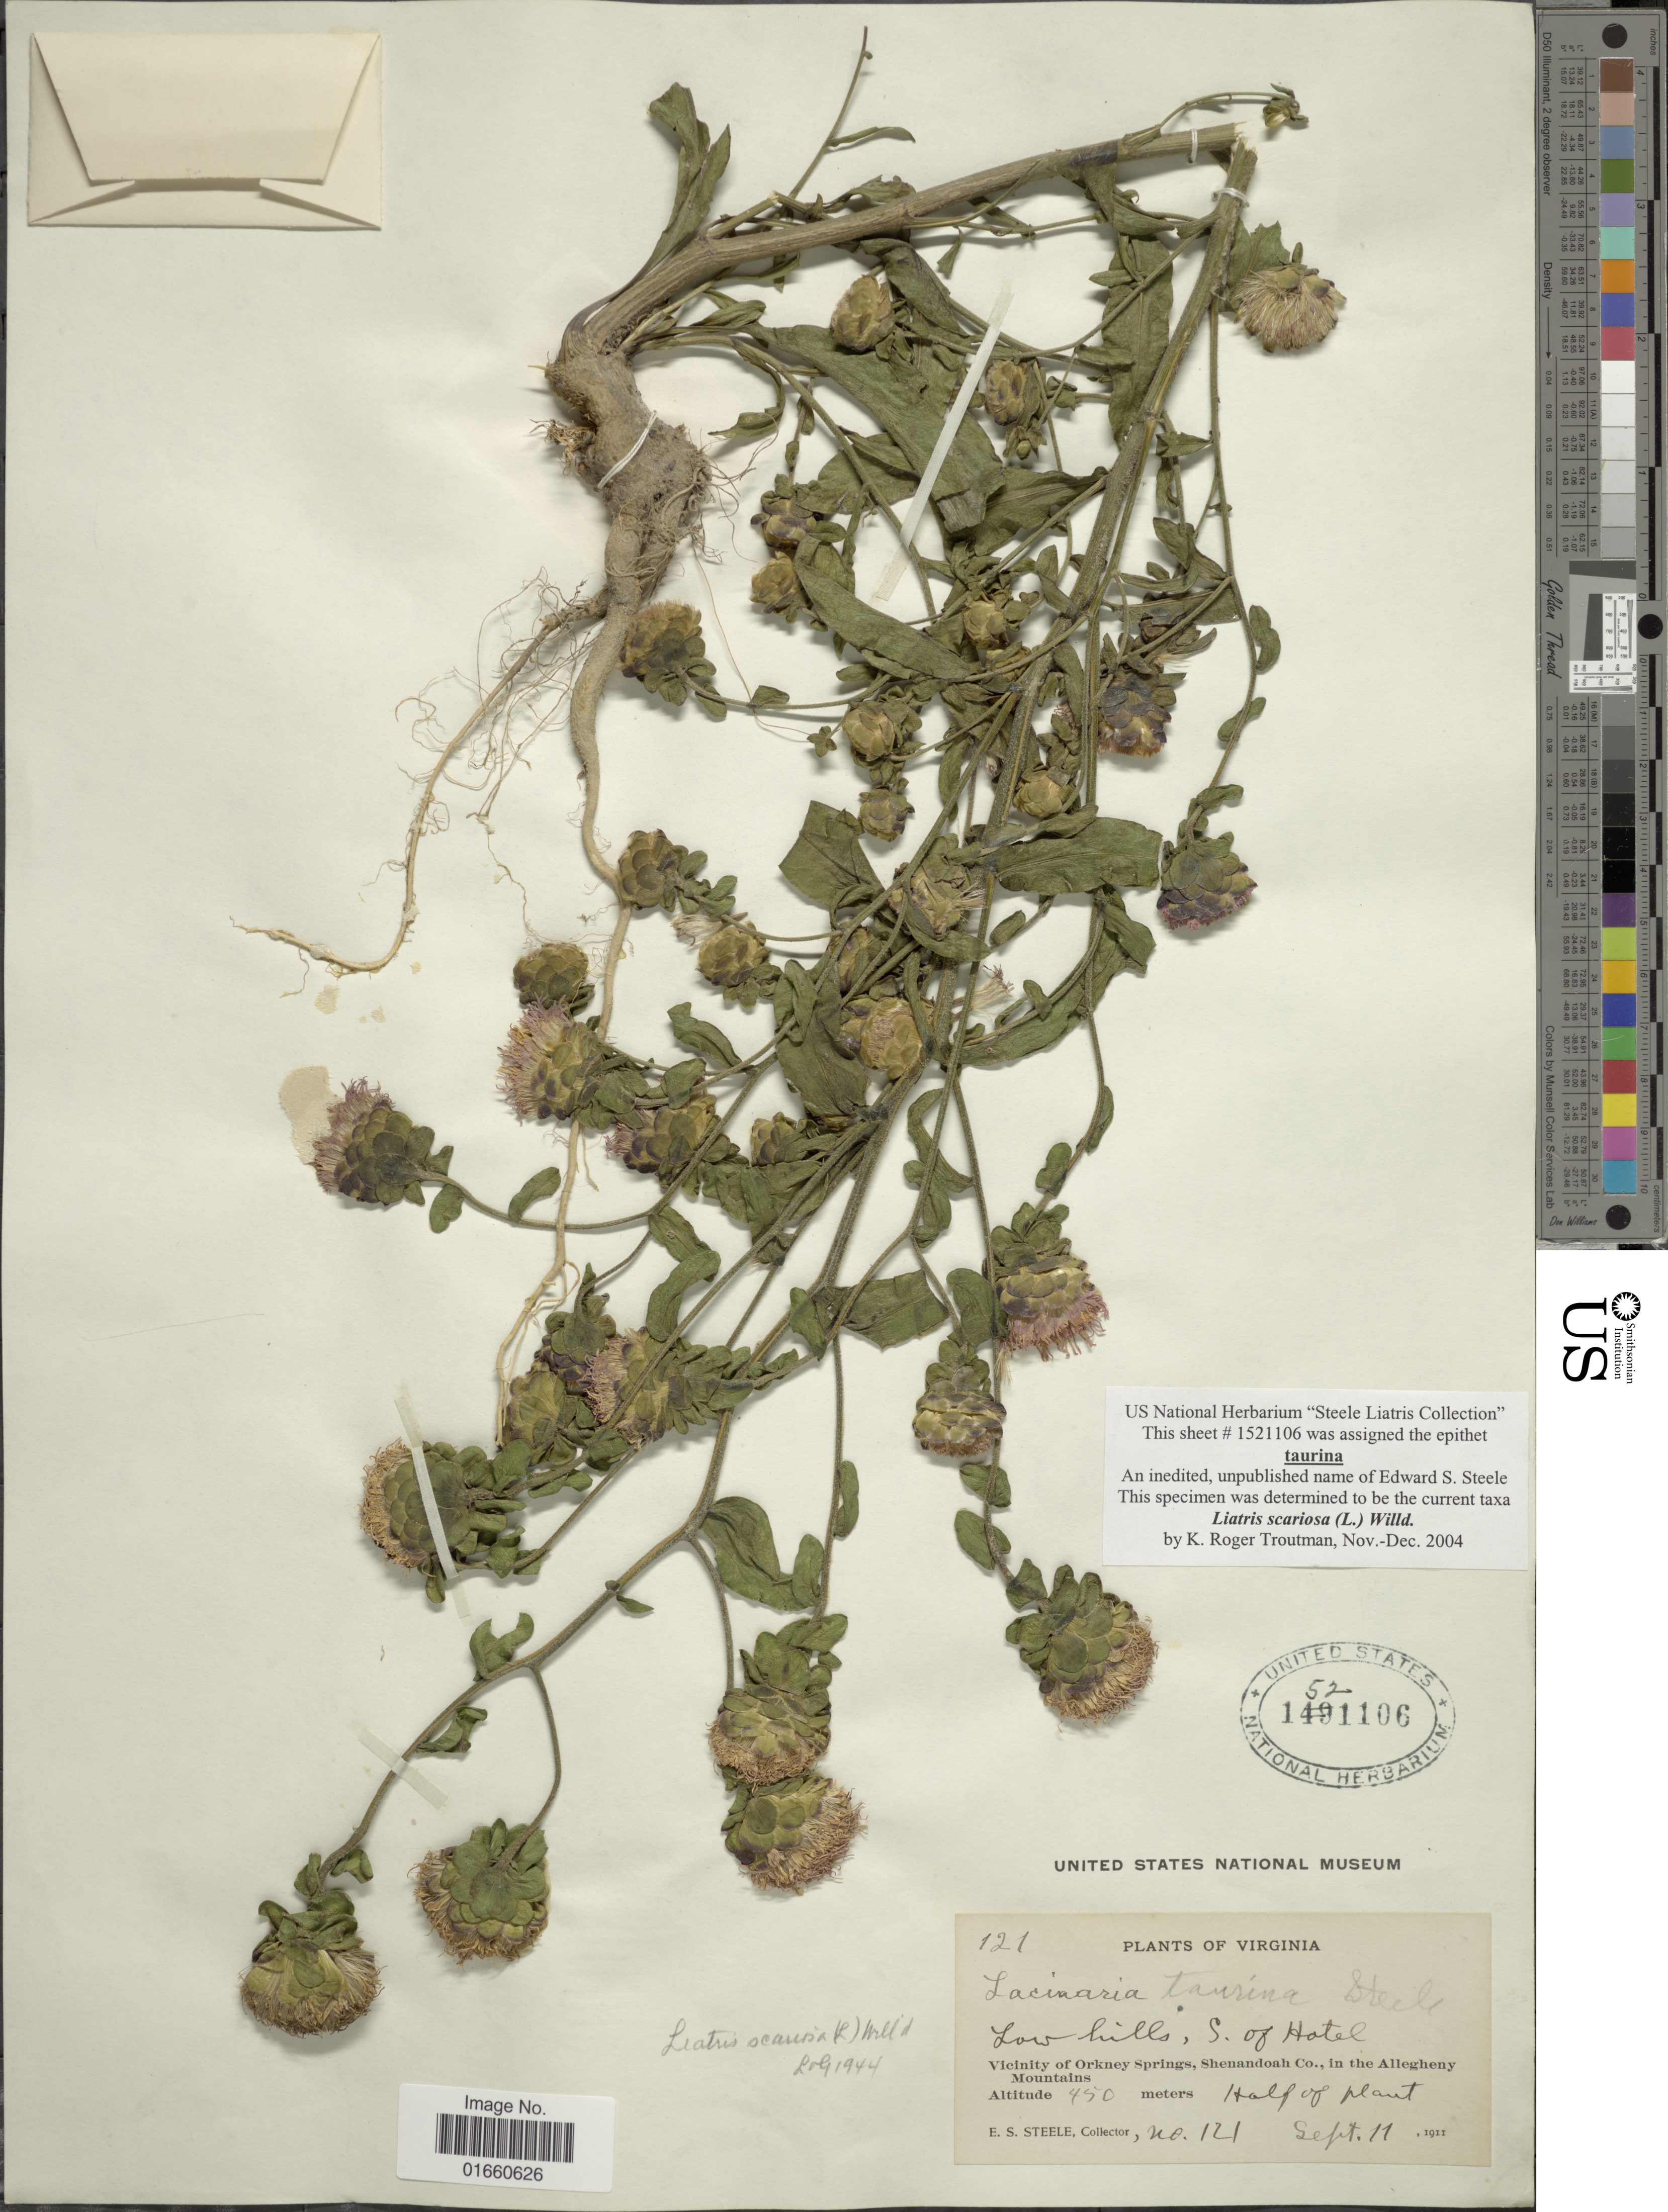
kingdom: Plantae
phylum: Tracheophyta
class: Magnoliopsida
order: Asterales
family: Asteraceae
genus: Liatris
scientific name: Liatris scariosa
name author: (L.) Willd.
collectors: E. Steele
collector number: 121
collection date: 1911-09-11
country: United States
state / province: Virginia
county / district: Shenandoah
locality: Low hills, S of Hotel, Vicinity of Orkney Springs, Shenandoah Co. in the Allegheny Mountains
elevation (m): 450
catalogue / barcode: US 1521106